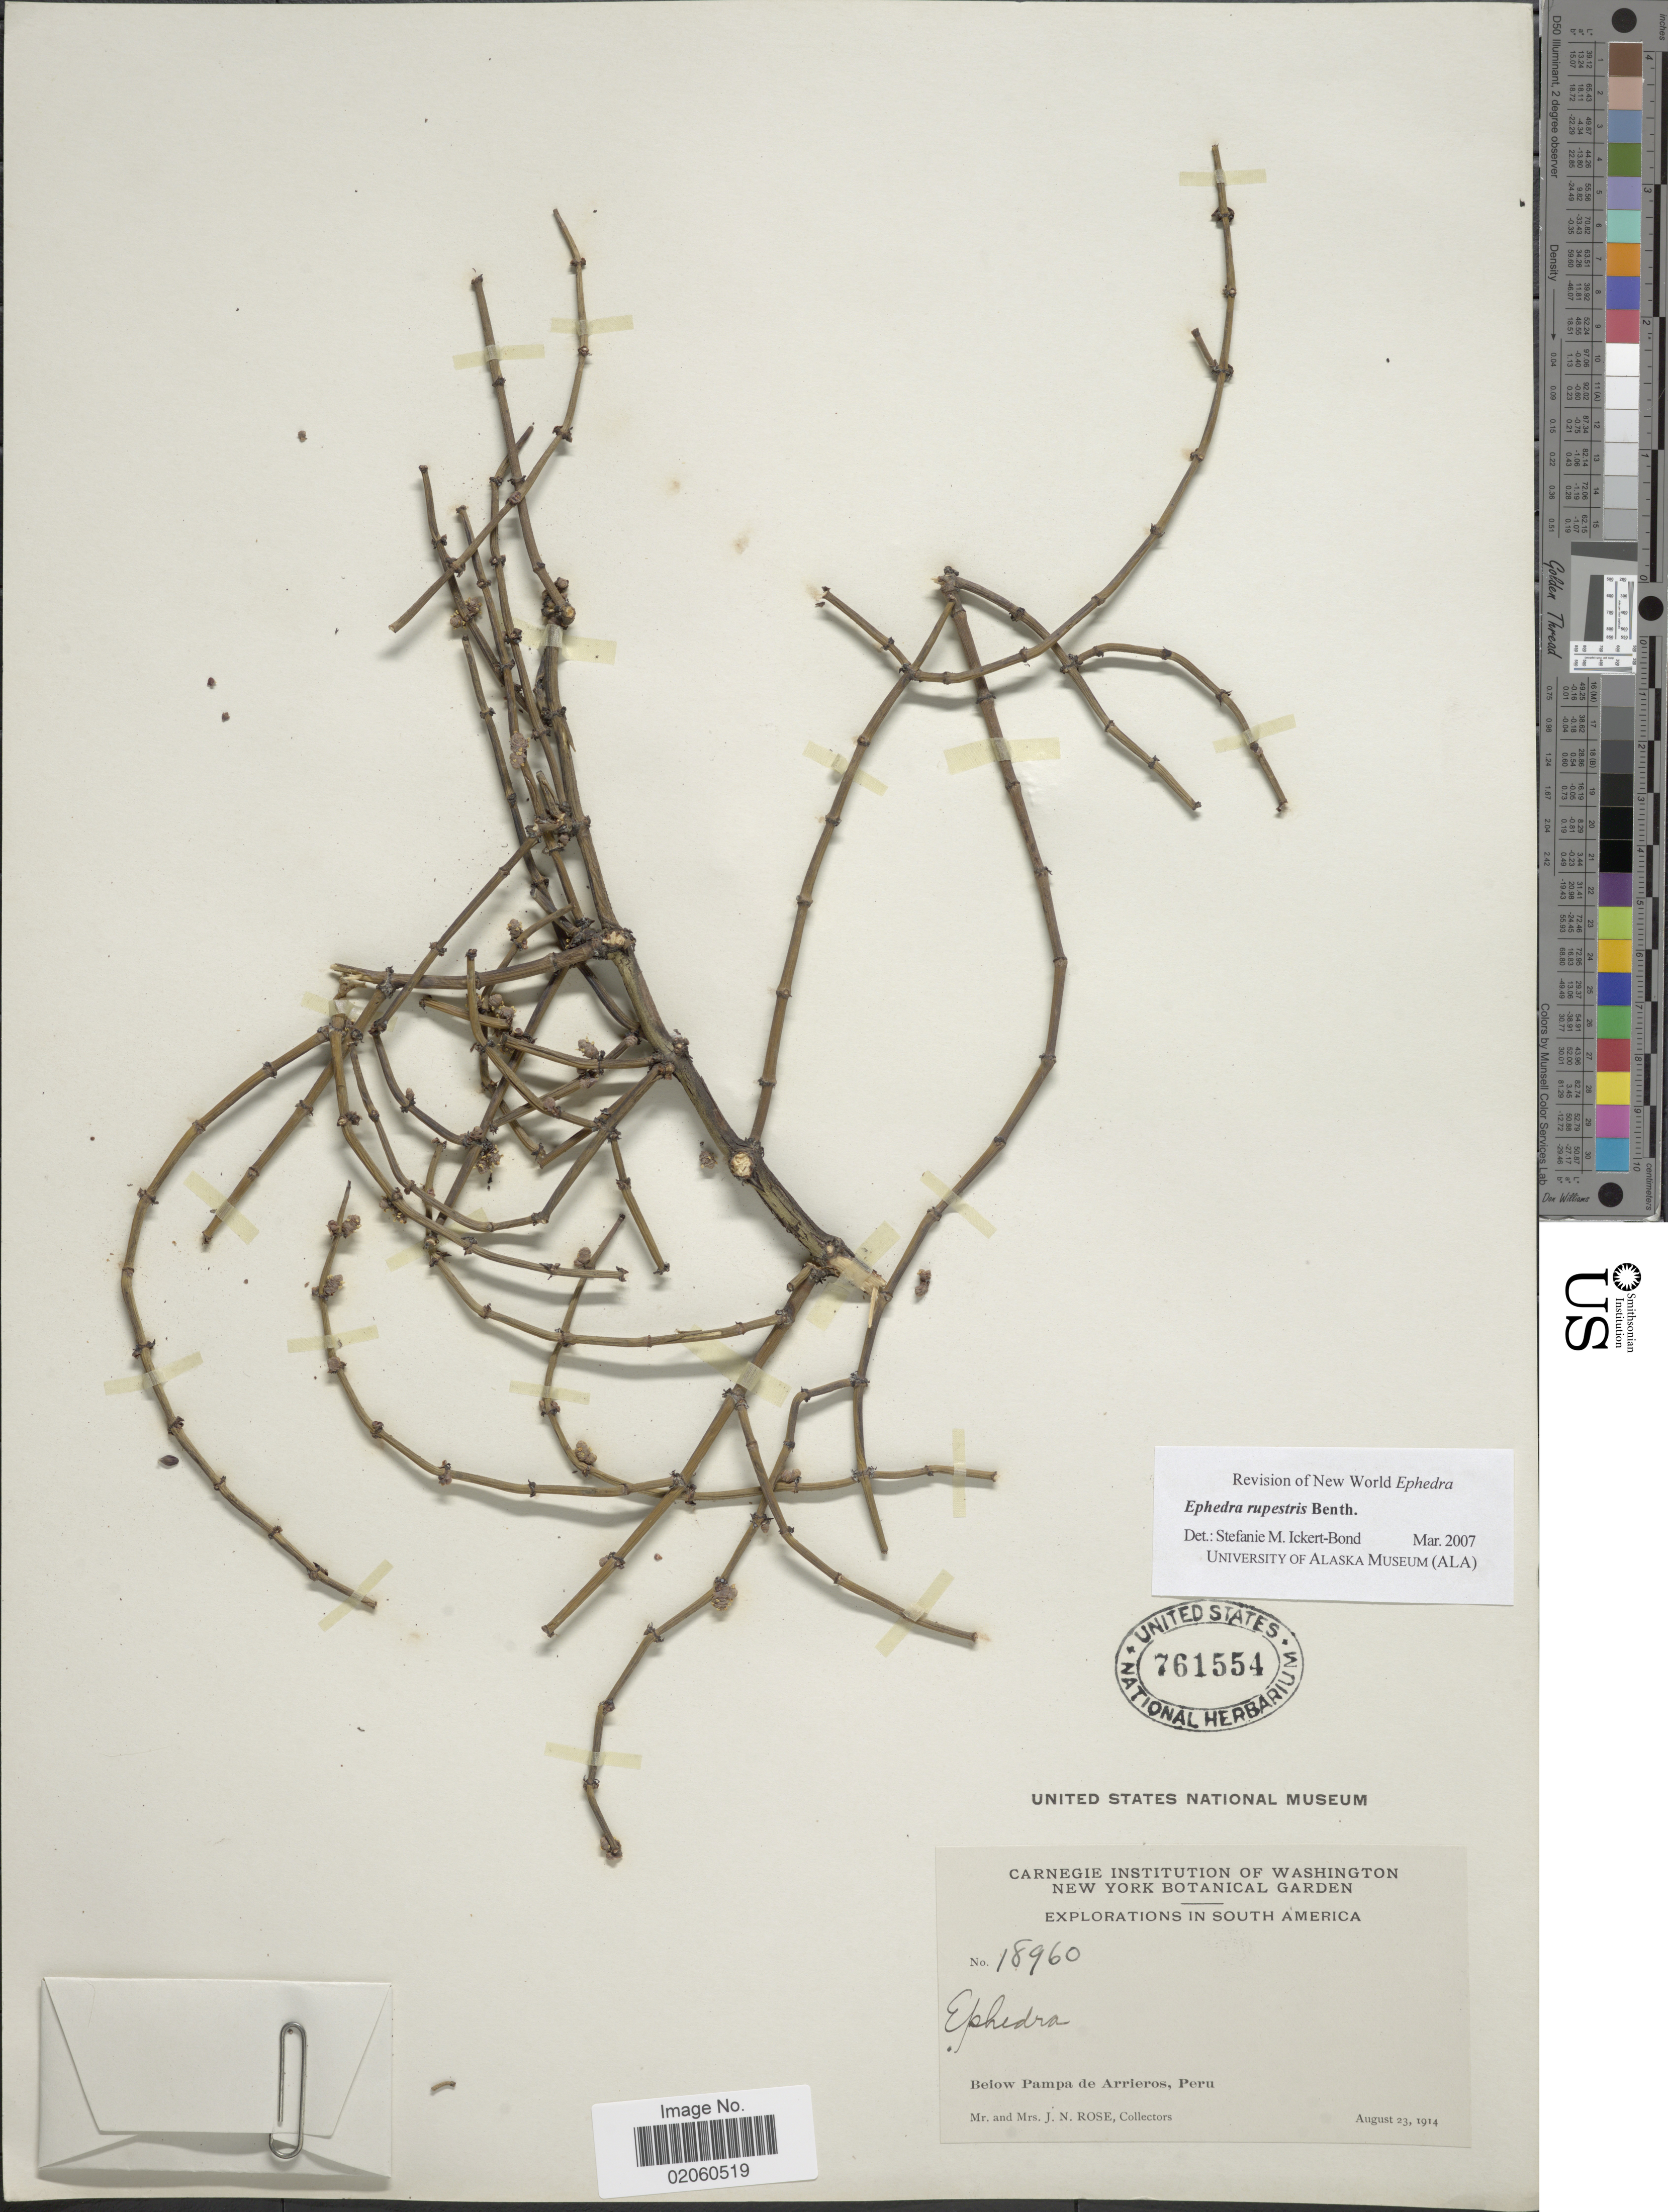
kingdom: Plantae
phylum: Tracheophyta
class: Gnetopsida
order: Ephedrales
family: Ephedraceae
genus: Ephedra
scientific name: Ephedra rupestris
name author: Benth.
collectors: J. N. Rose & L. B. Rose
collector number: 18960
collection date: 1914-08-23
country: Peru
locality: Below Pampa de Arrieros.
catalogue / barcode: US 761554